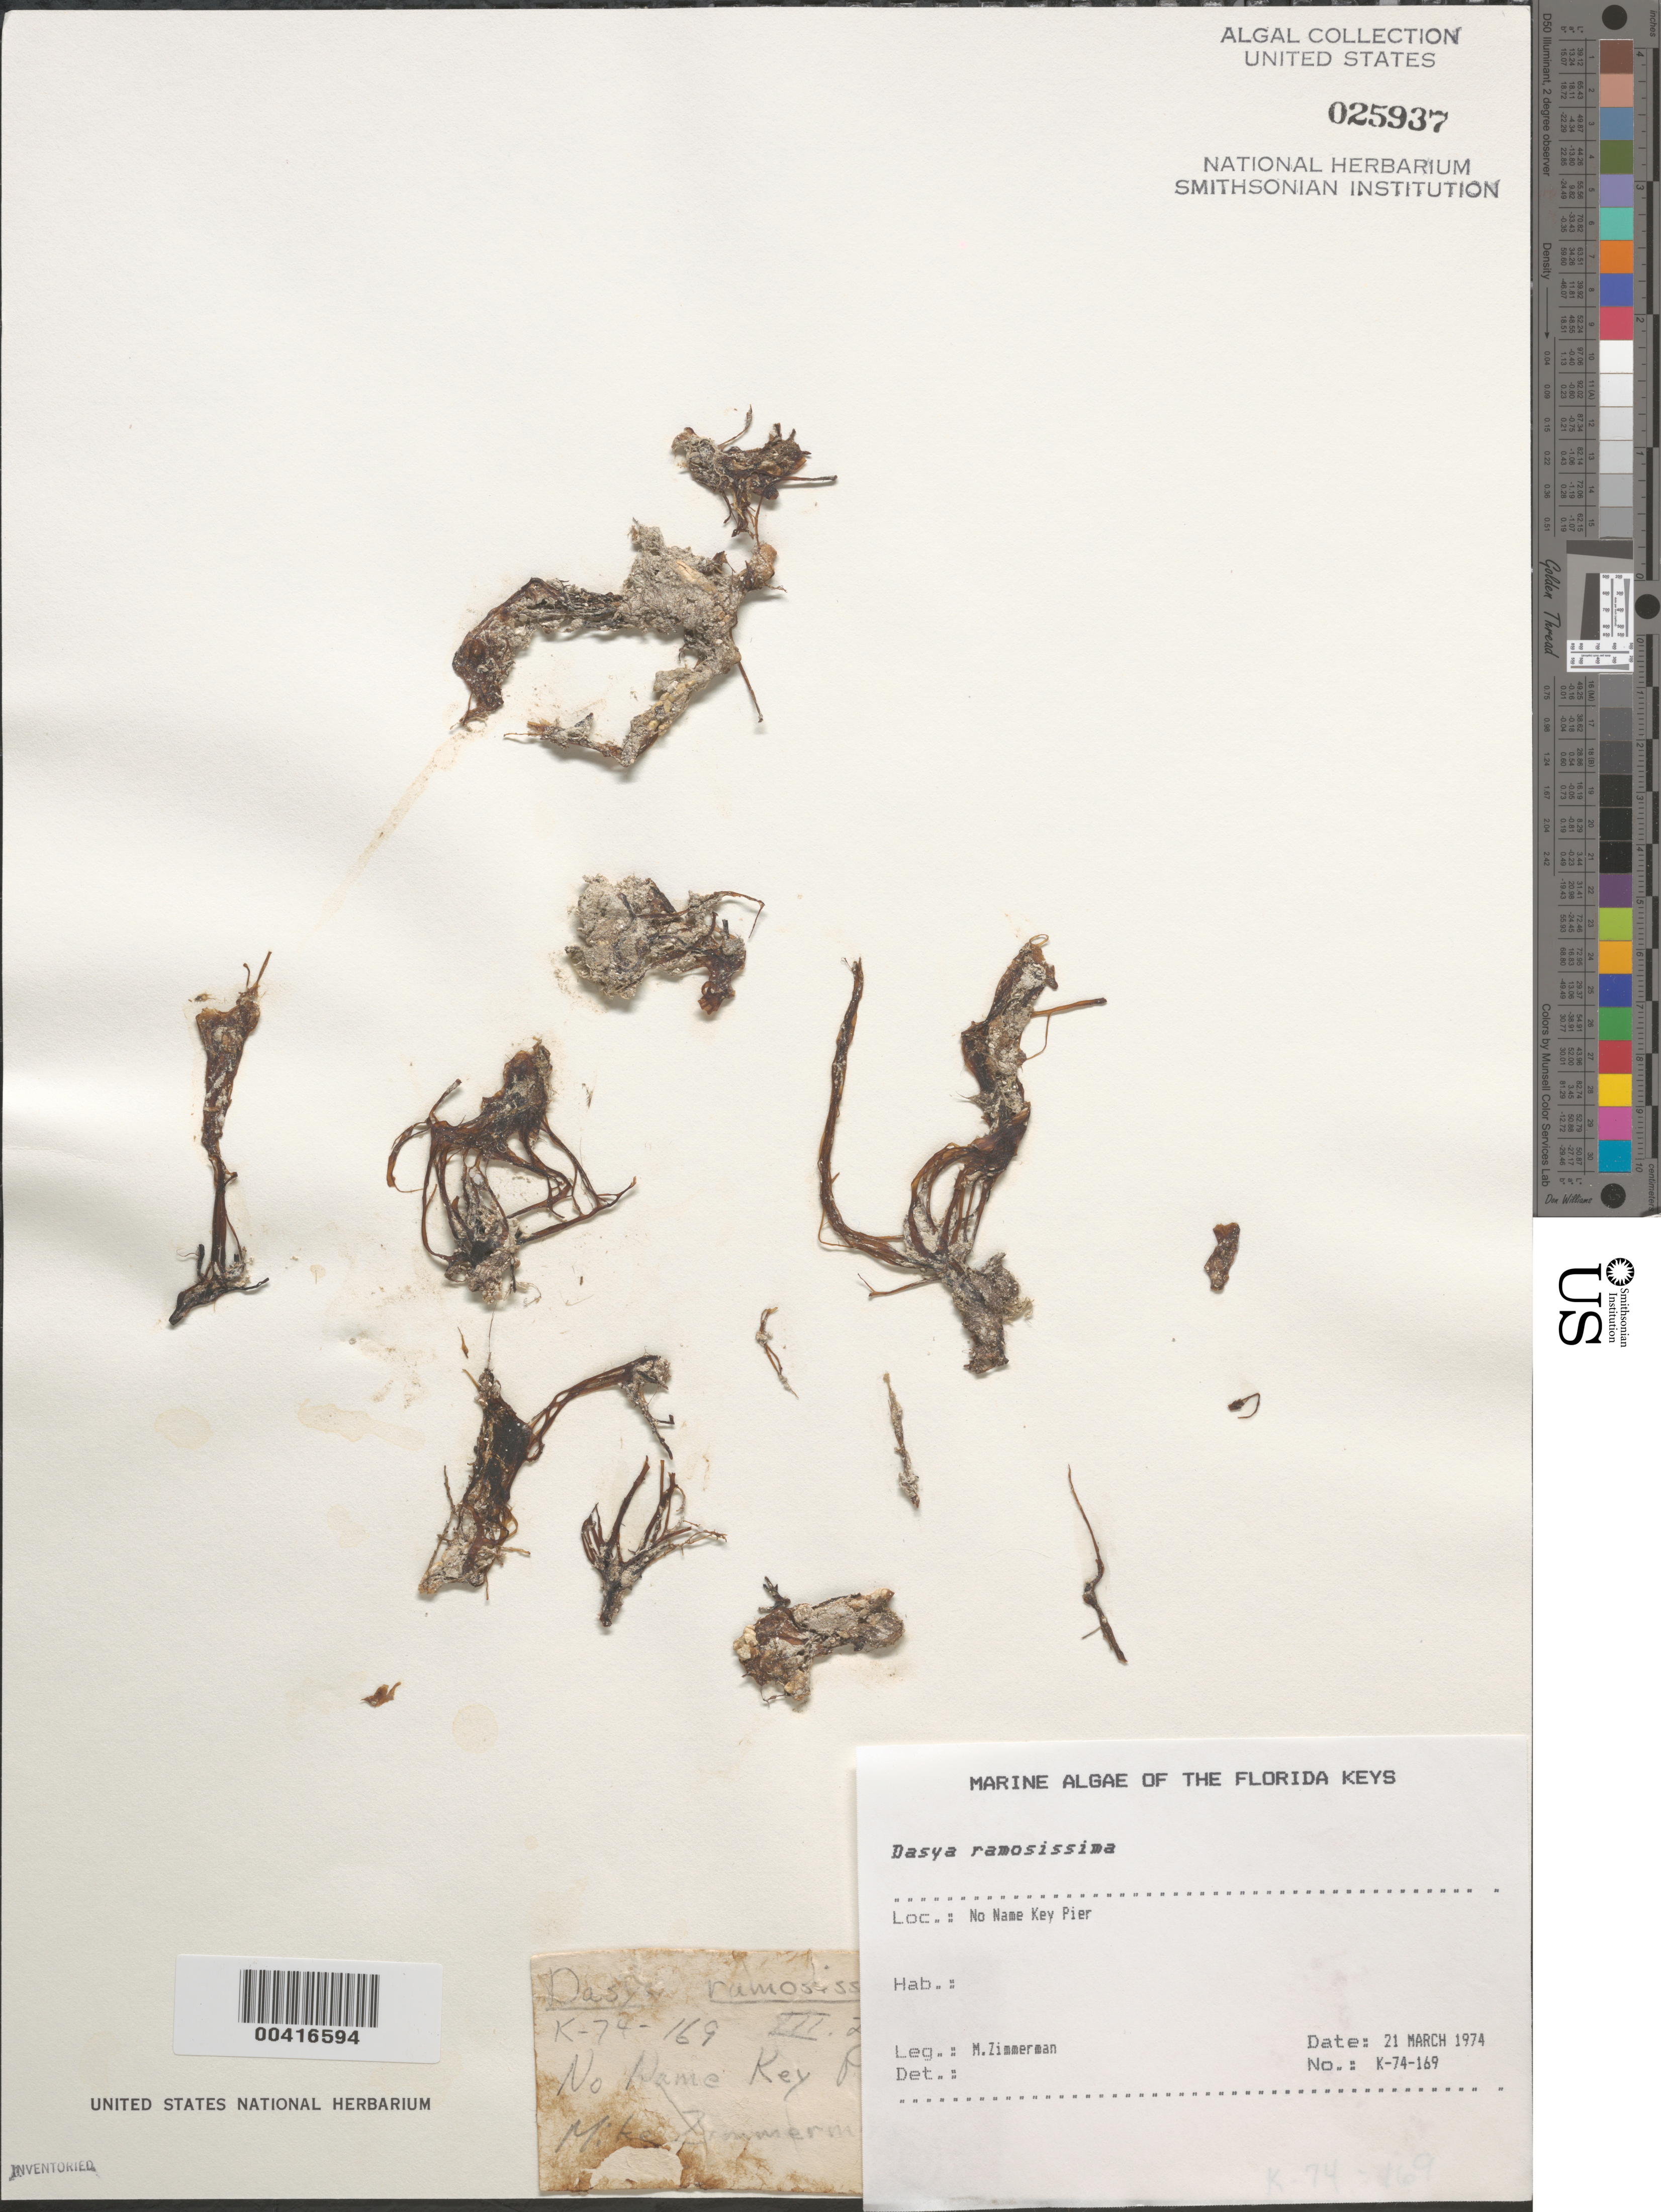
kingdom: Plantae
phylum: Rhodophyta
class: Florideophyceae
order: Ceramiales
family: Dasyaceae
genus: Dasya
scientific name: Dasya ramosissima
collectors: M. Zimmerman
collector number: K-74-169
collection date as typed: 21 Mar 1974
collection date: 1974-03-21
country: United States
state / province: Florida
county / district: Monroe County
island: No Name Key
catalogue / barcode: US 25937